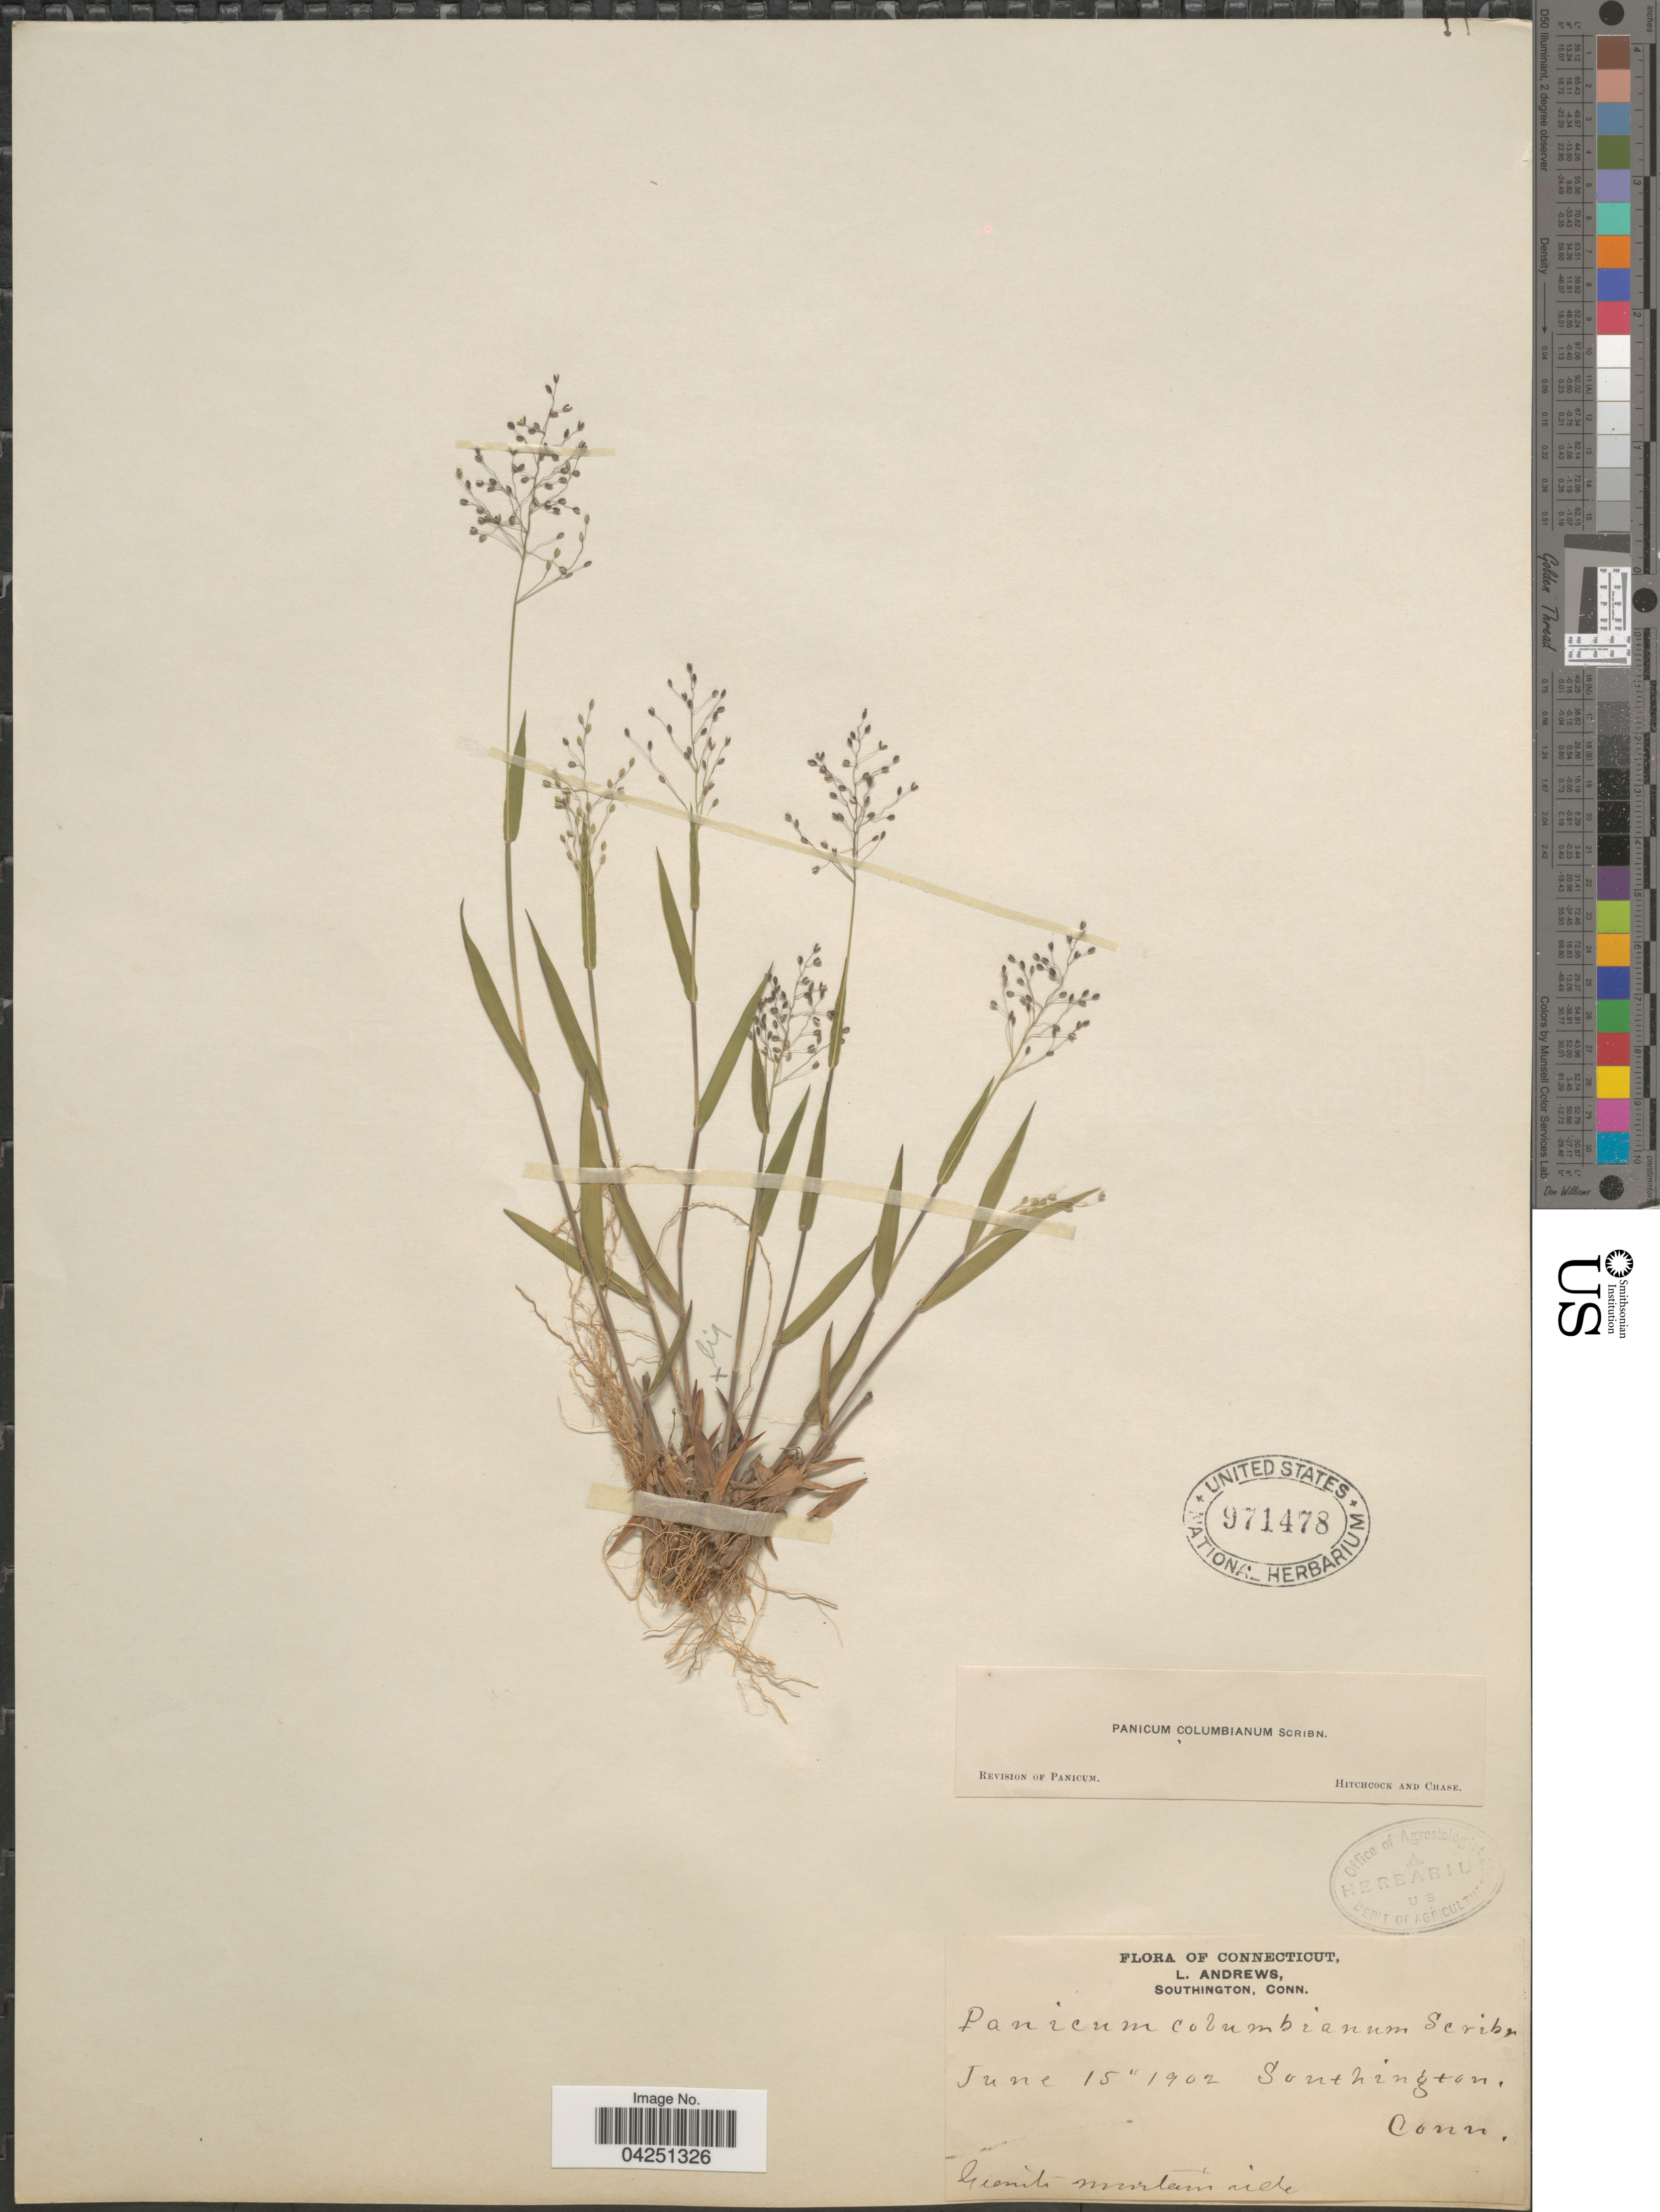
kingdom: Plantae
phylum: Tracheophyta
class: Liliopsida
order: Poales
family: Poaceae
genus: Dichanthelium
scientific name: Dichanthelium acuminatum var. acuminatum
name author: (Sw.) Gould & C.A. Clark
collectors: L. Andrews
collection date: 1902-06-15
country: United States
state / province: Connecticut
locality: Southington.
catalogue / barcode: US 971478